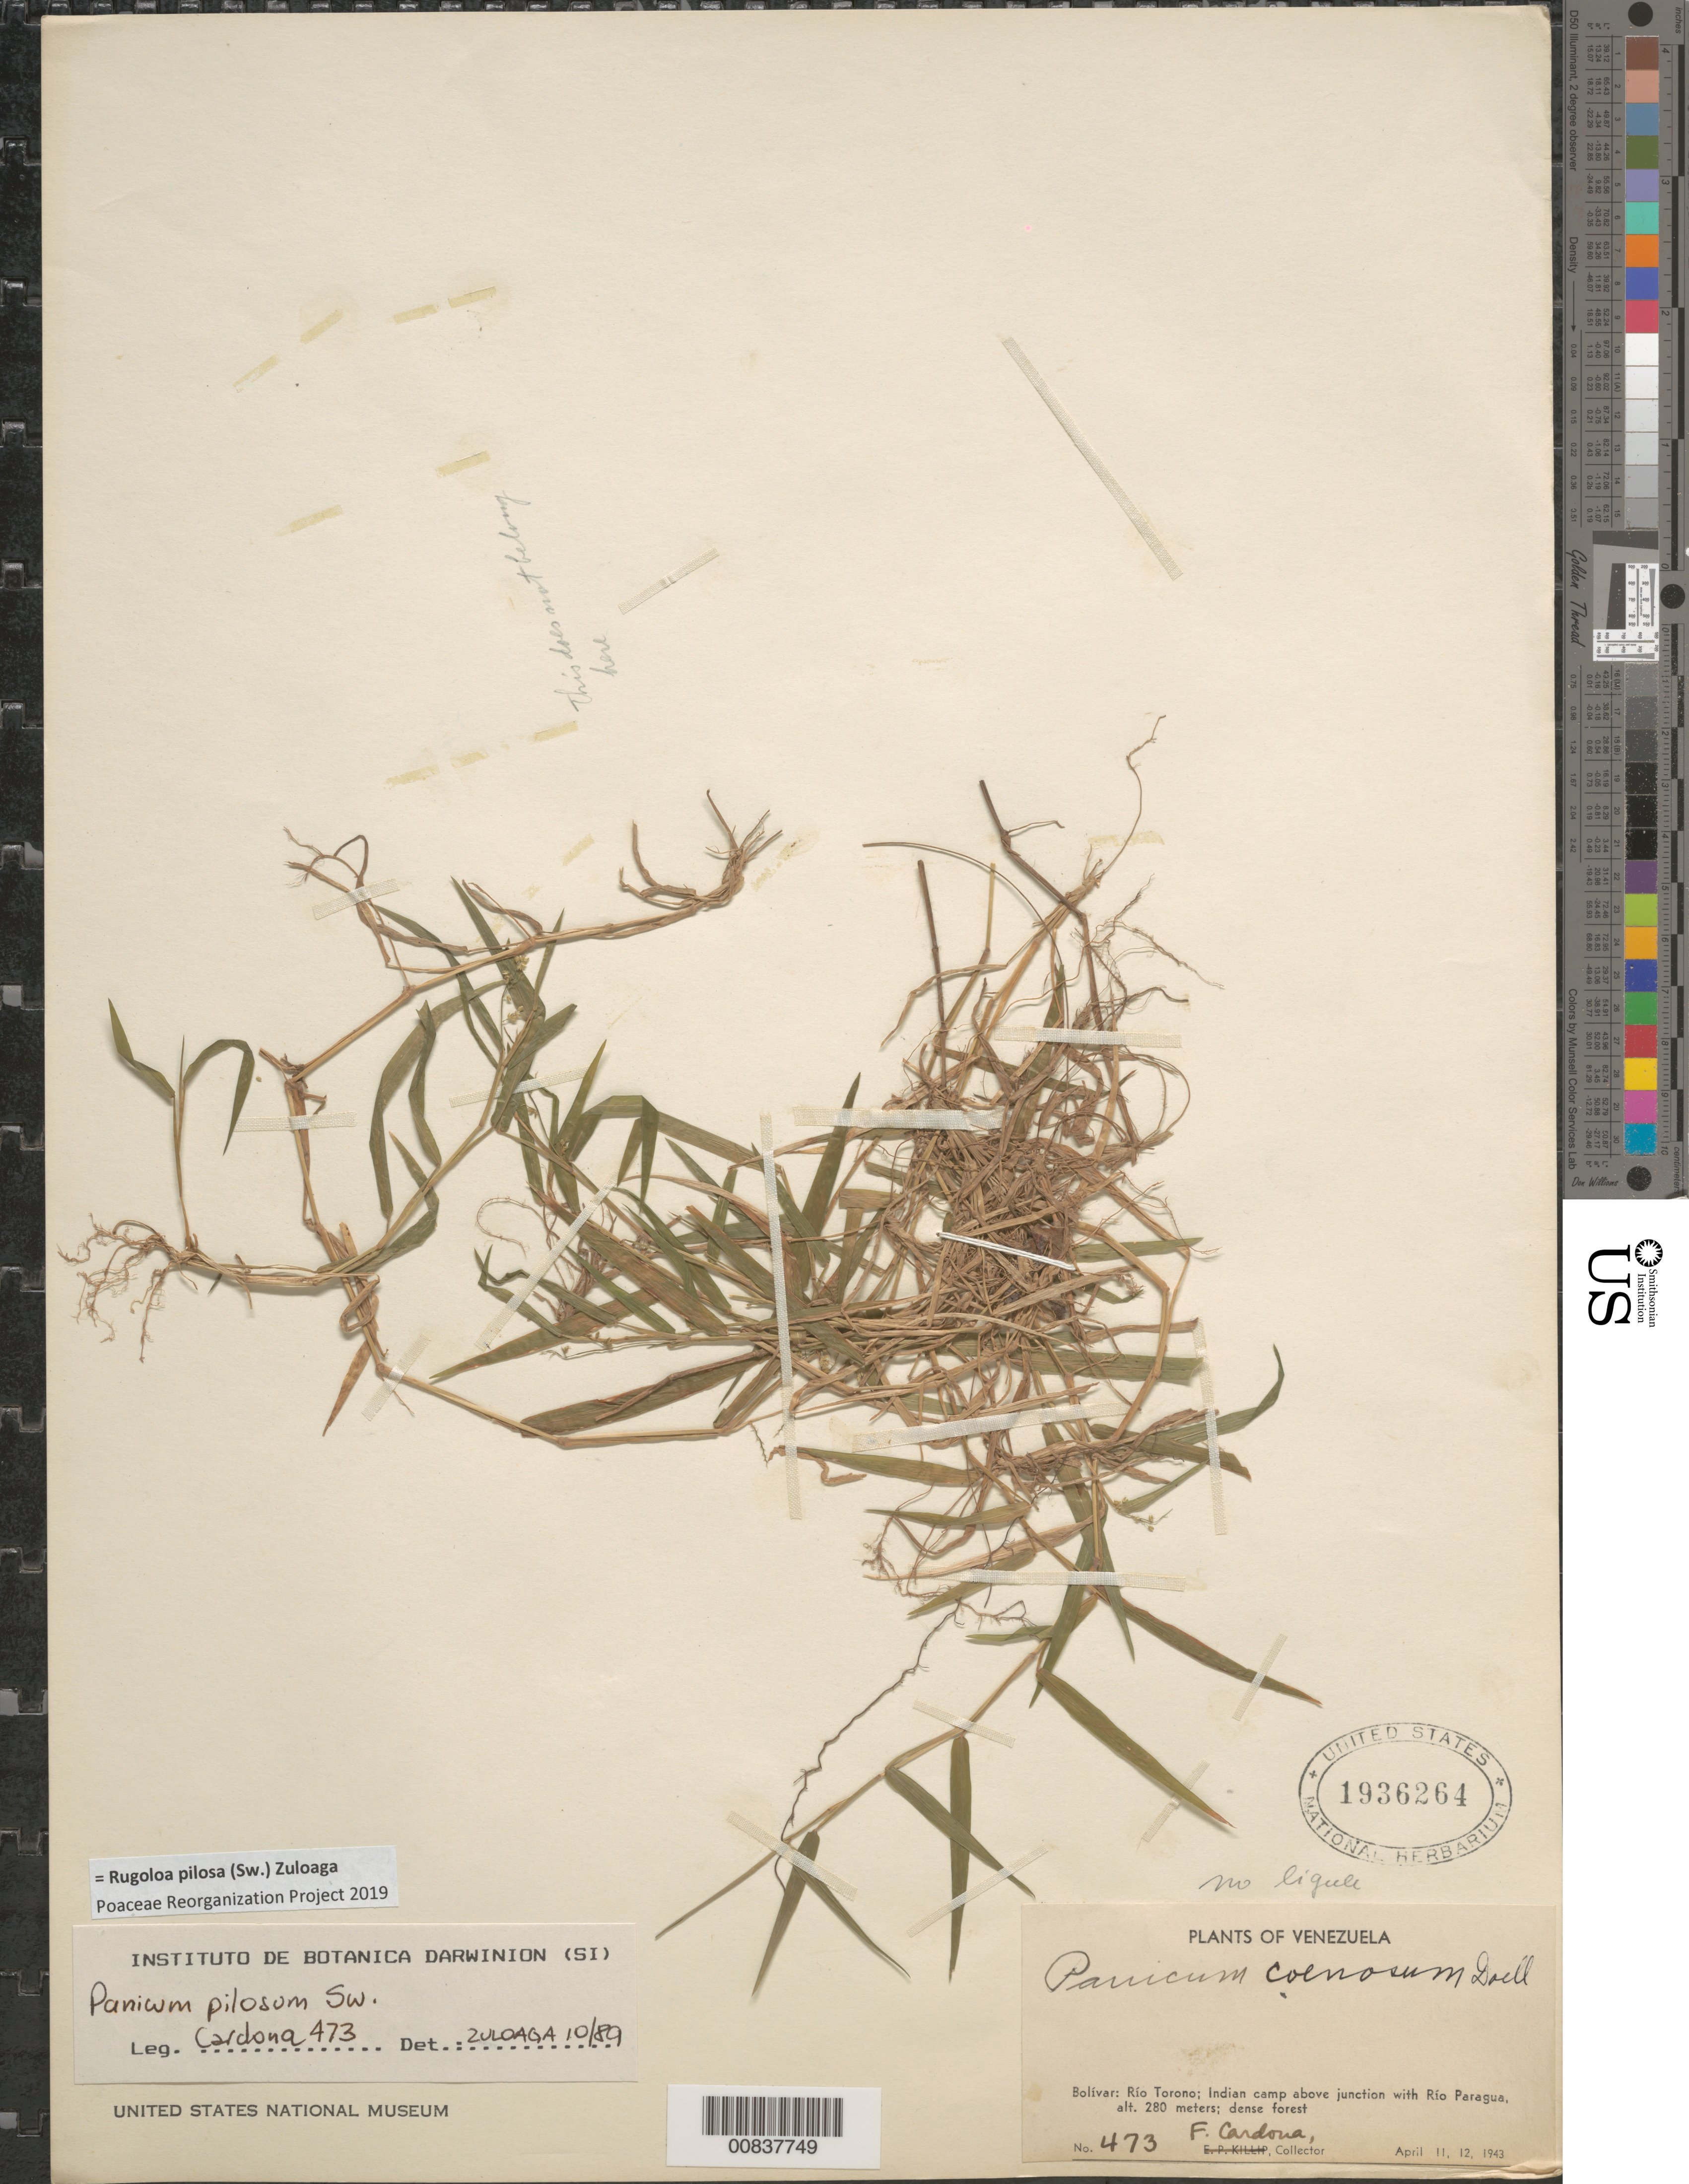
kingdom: Plantae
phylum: Tracheophyta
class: Liliopsida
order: Poales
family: Poaceae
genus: Panicum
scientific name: Panicum pilosum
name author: Sw.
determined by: Zuloaga, F. O.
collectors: F. Cardona Puig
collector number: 473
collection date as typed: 11-Apr-43 and 12-Apr-43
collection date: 1943-04-11,1943-04-12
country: Venezuela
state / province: Bolívar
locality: Río Torono, Indian camp above junction with Río Paragua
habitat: Dense forest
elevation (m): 280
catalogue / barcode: US 1936264